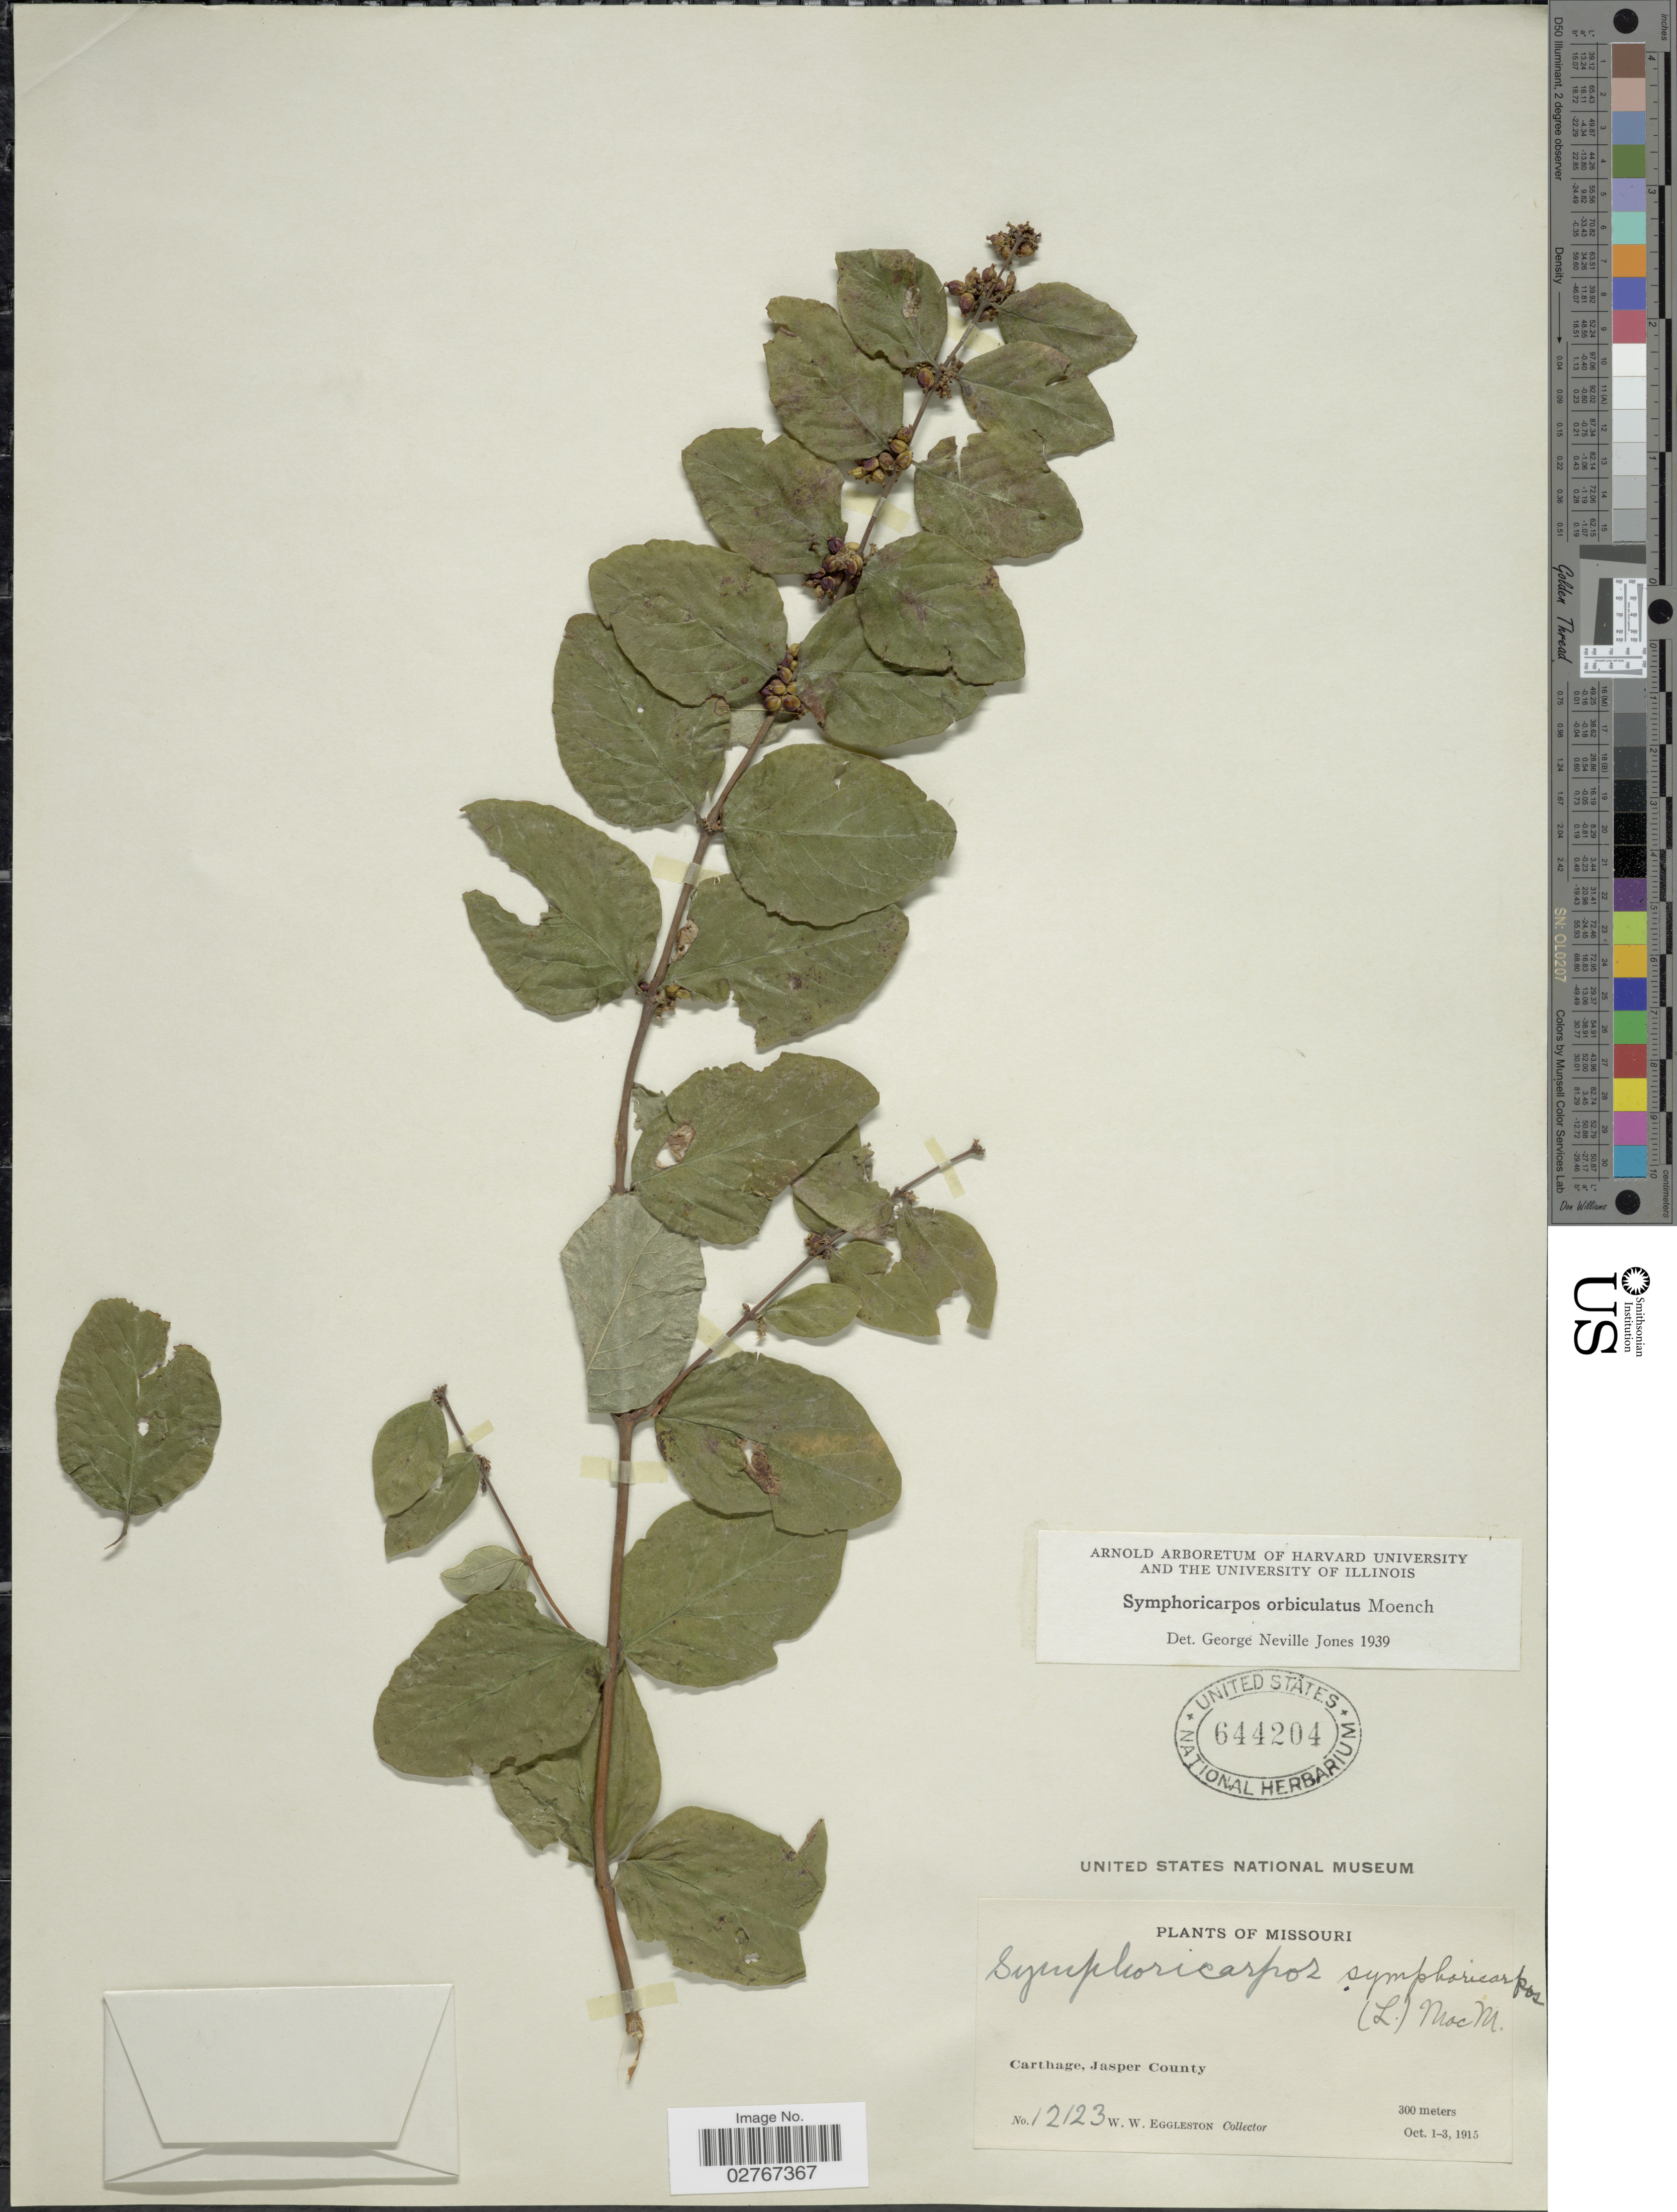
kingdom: Plantae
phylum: Tracheophyta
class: Magnoliopsida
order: Dipsacales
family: Caprifoliaceae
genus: Symphoricarpos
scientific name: Symphoricarpos orbiculatus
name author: Moench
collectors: W. W. Eggleston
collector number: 12123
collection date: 1915-10-01/1915-10-03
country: United States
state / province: Missouri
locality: Carthage, Jasper County.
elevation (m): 300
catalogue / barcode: US 644204